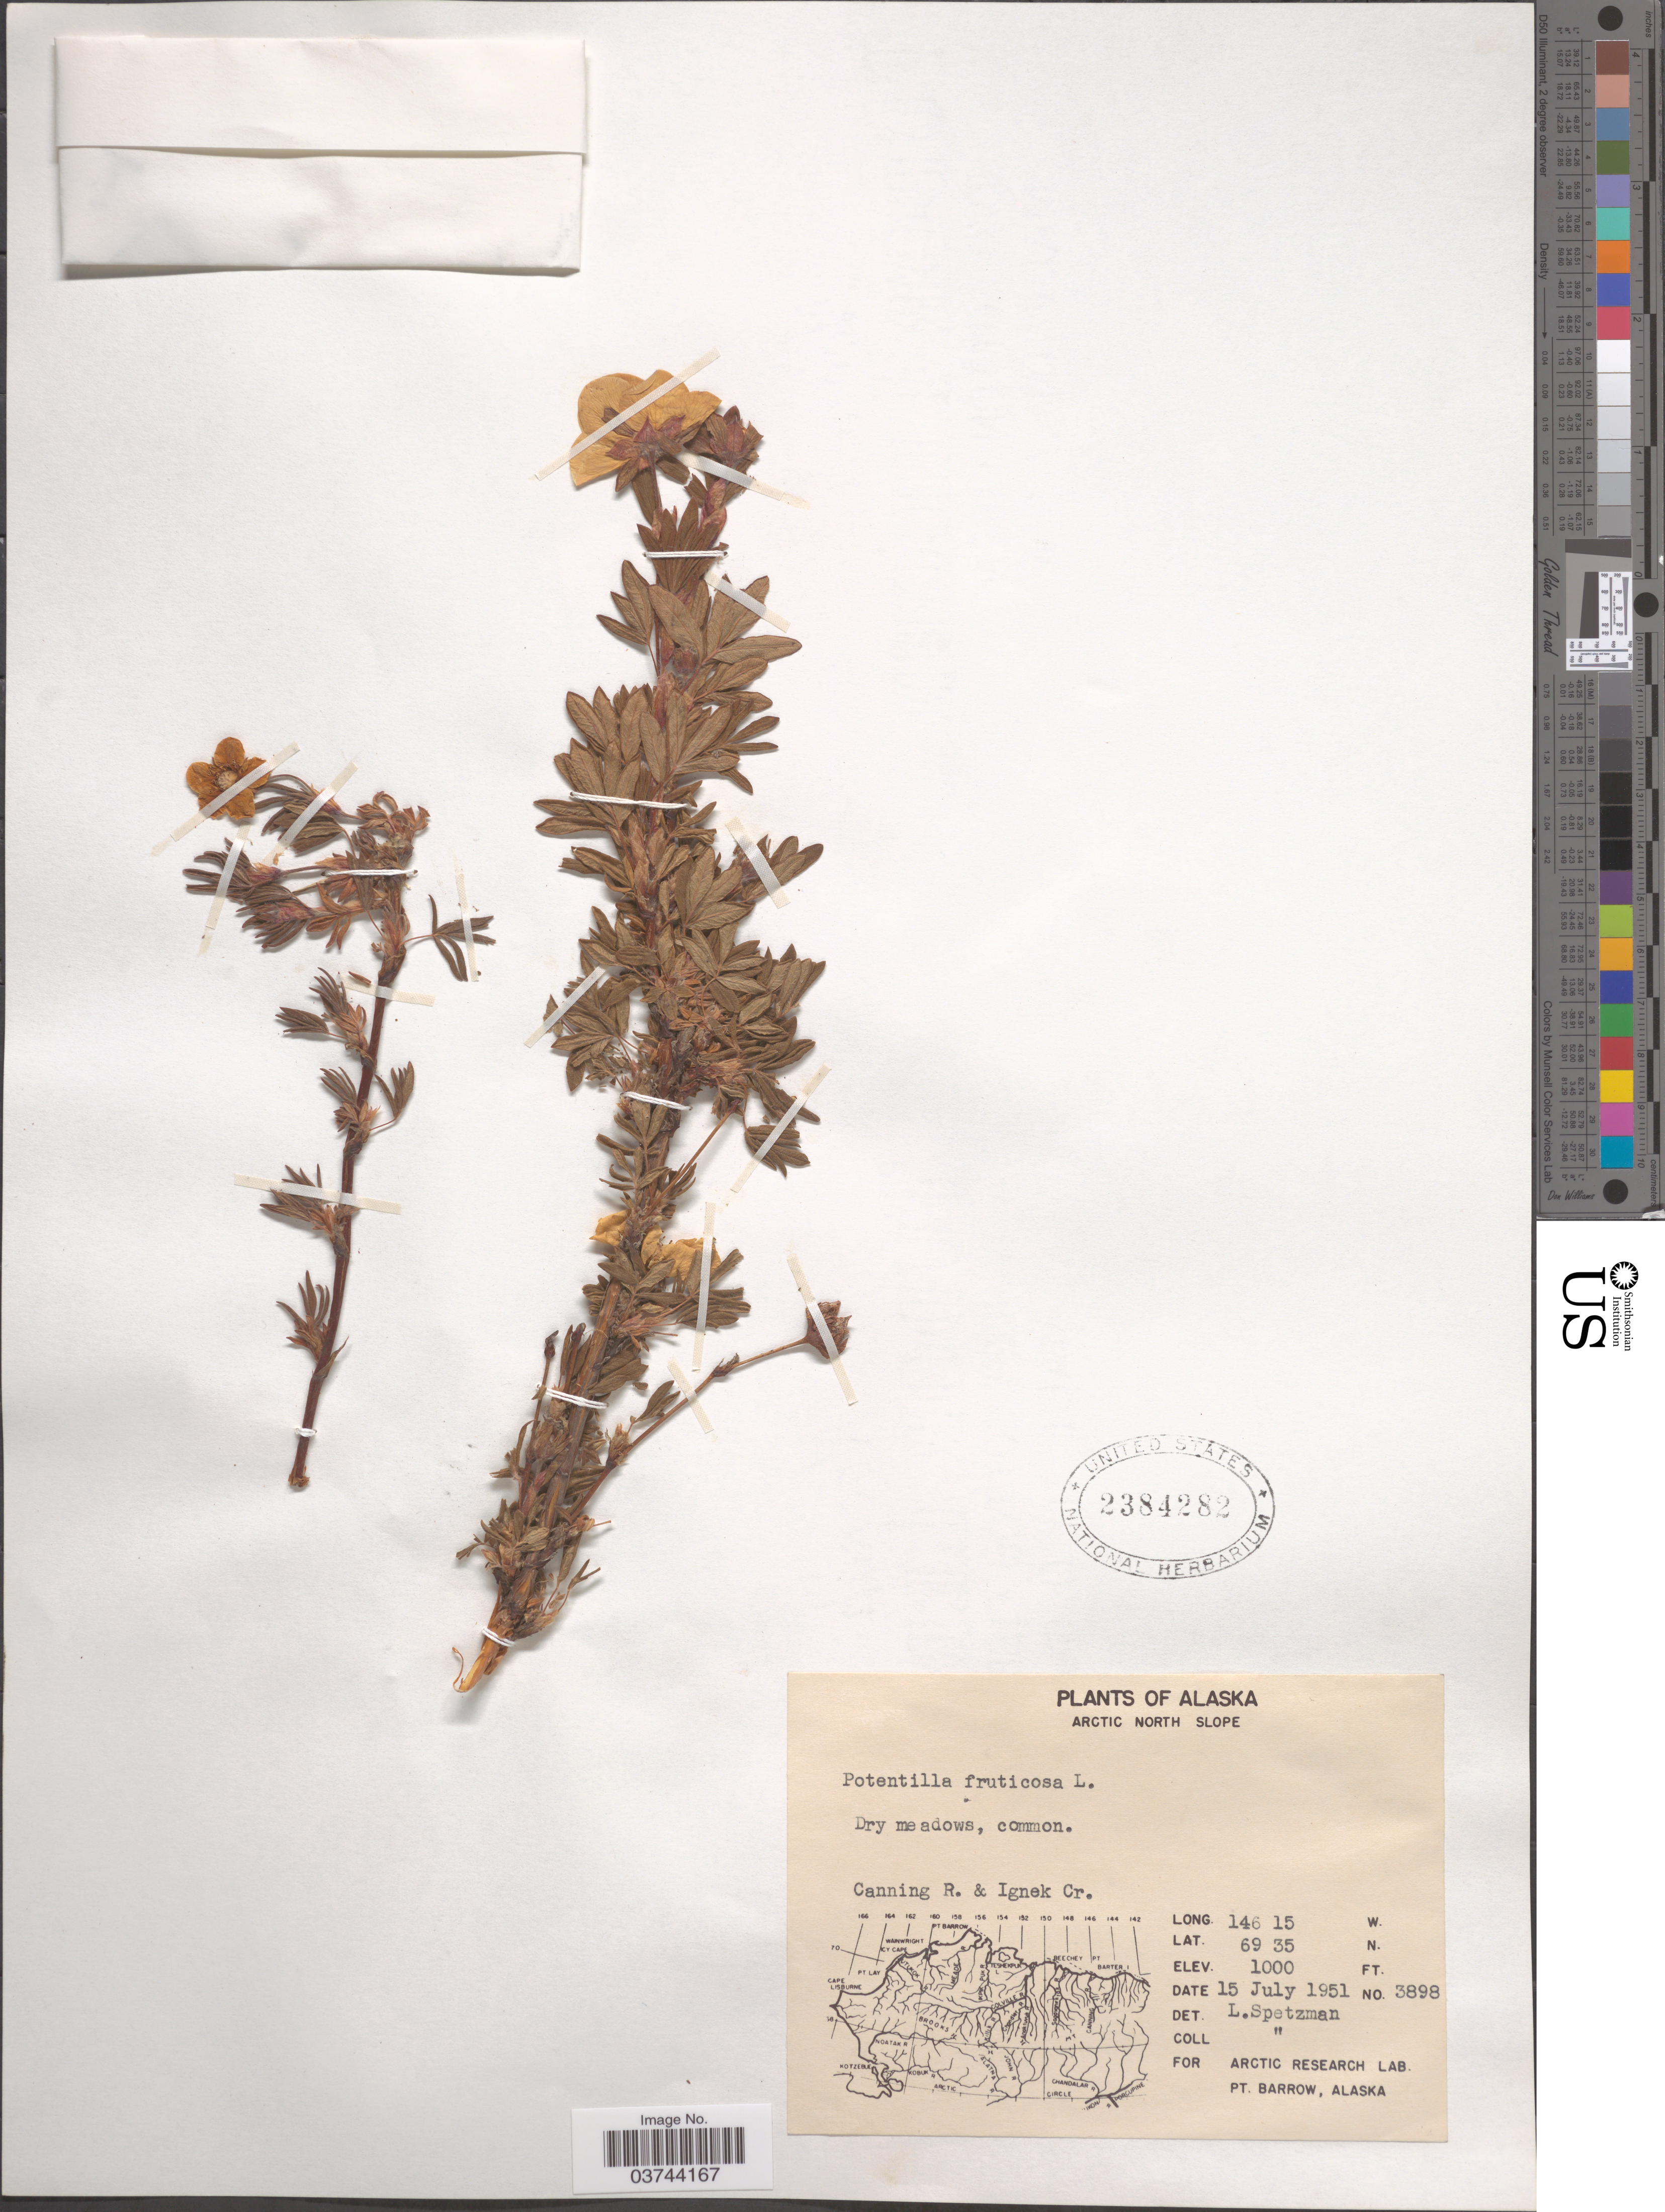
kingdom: Plantae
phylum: Tracheophyta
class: Magnoliopsida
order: Rosales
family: Rosaceae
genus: Dasiphora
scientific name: Dasiphora fruticosa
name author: (L.) Rydb.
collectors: L. Spetzman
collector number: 3898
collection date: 1951-07-15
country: United States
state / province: Alaska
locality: Arctic North Slope. Canning R. & Ignek Cr.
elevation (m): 305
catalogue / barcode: US 2384282